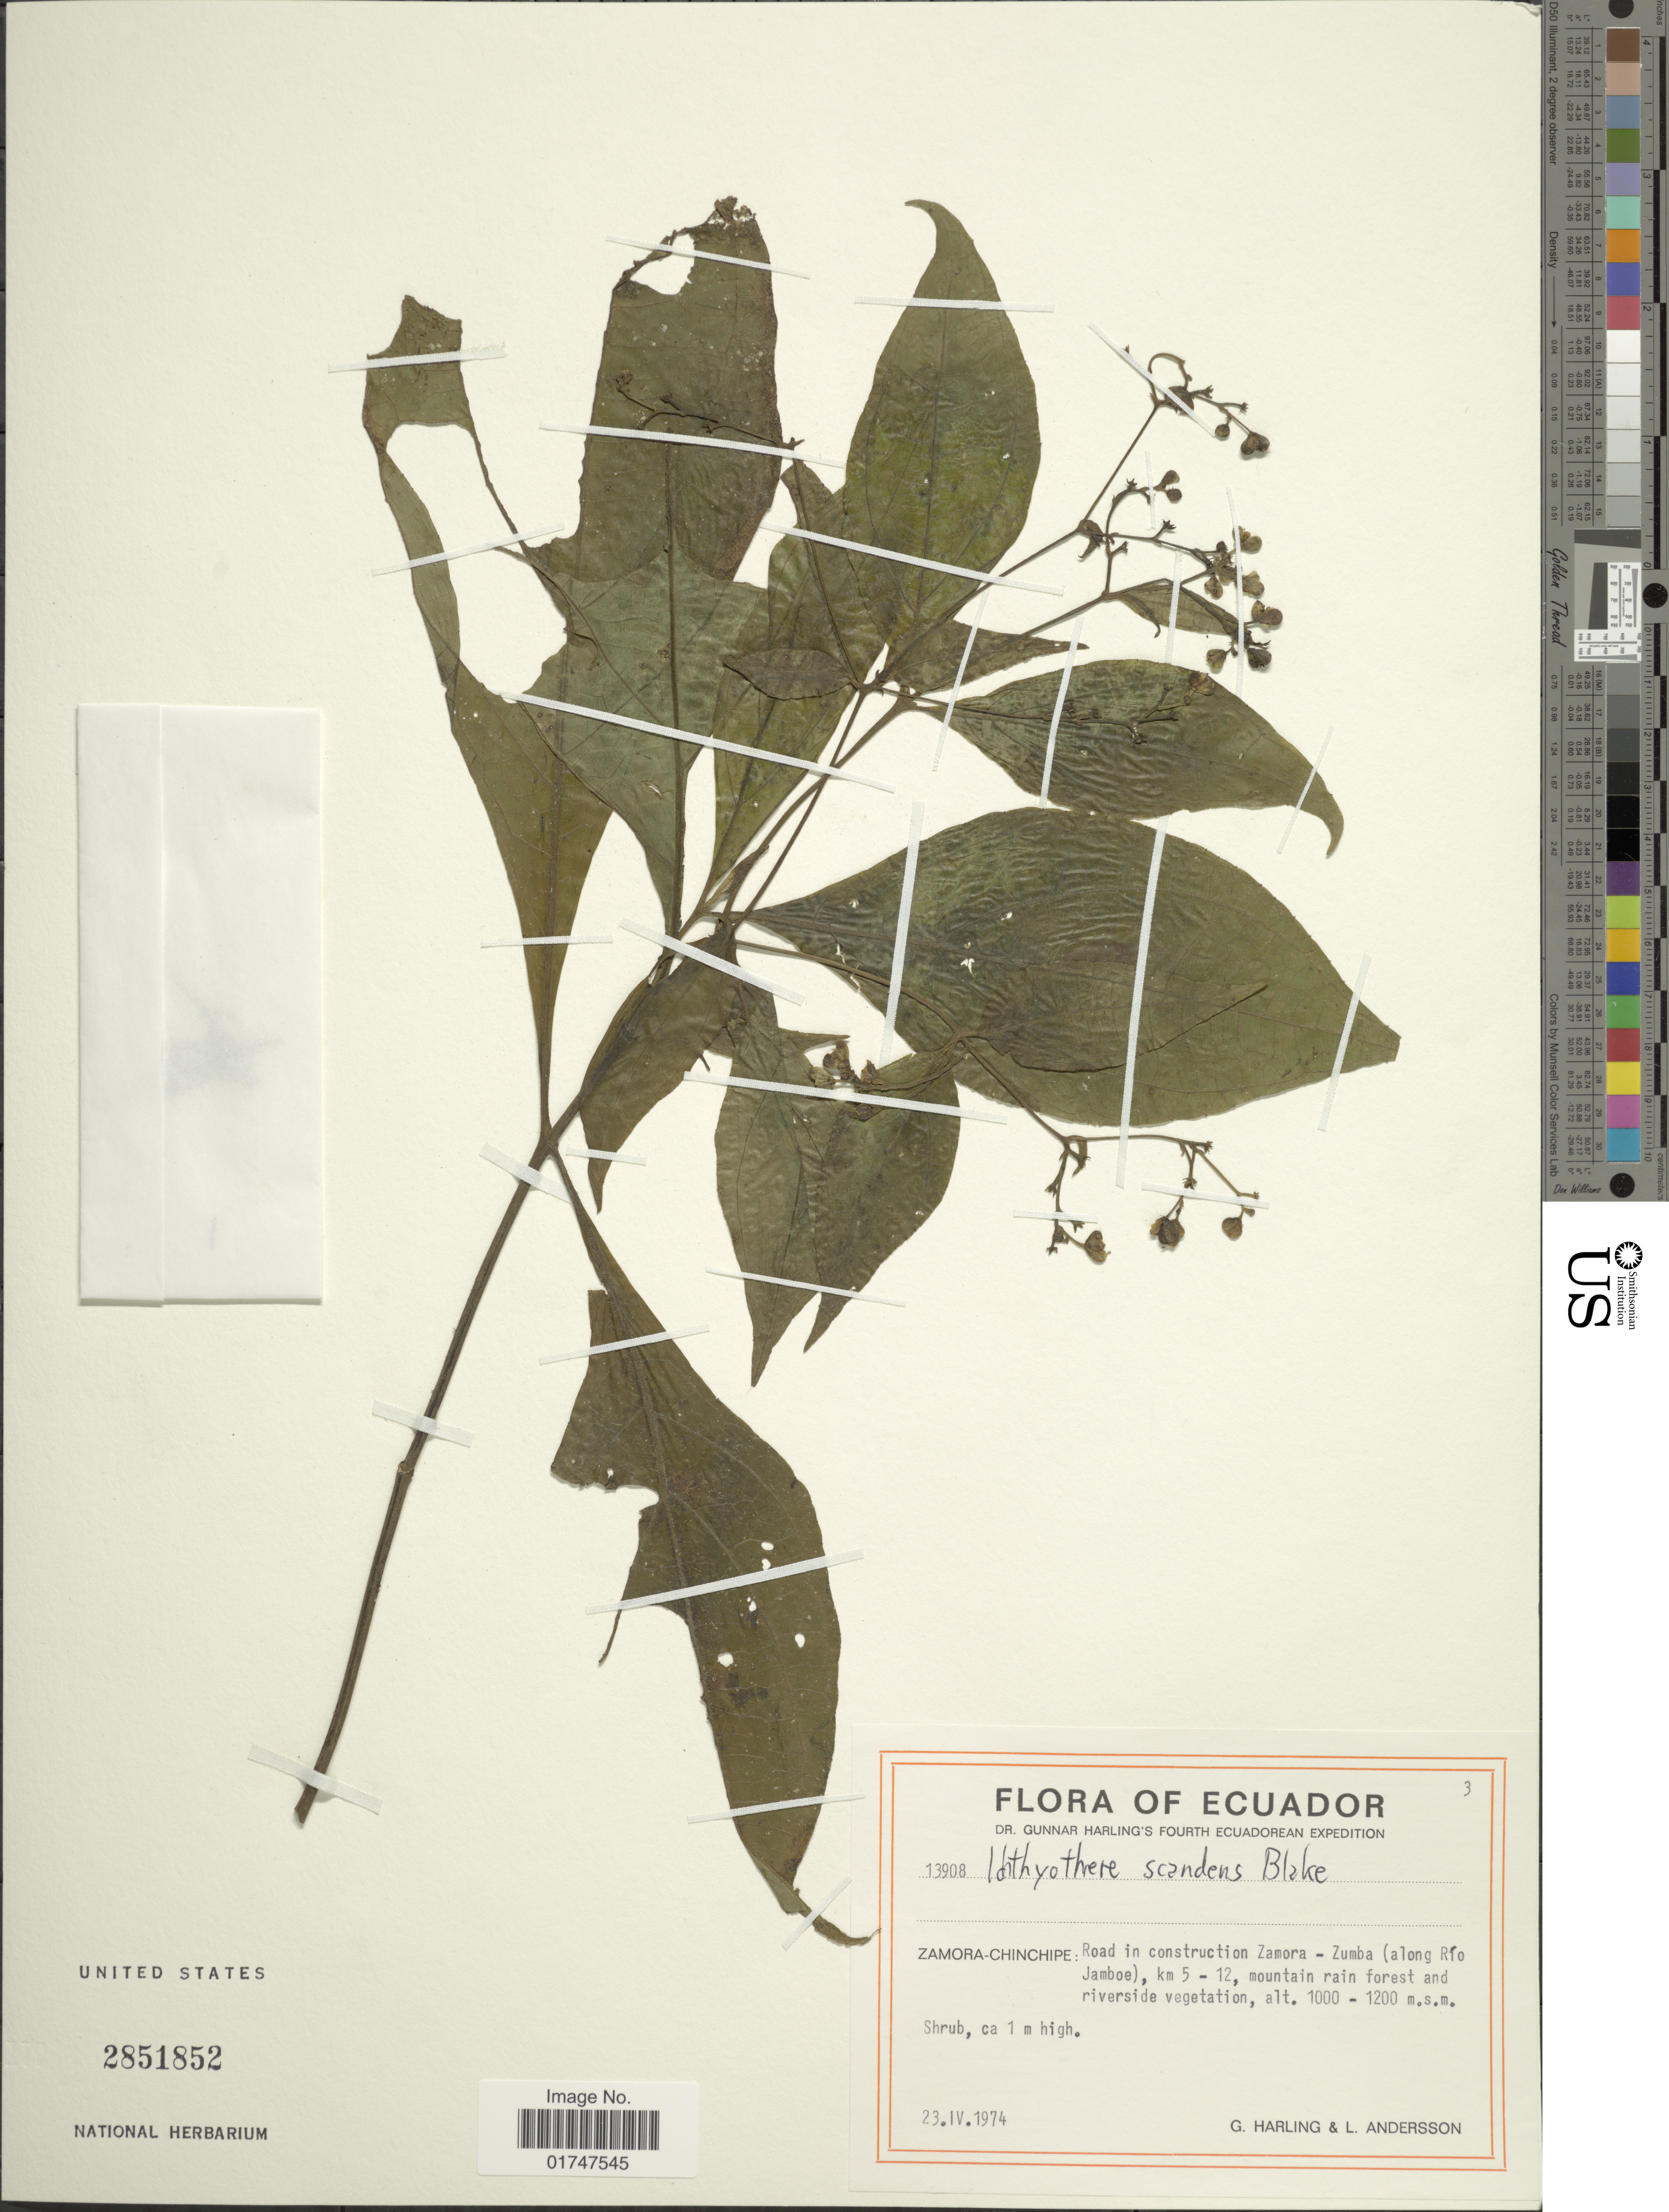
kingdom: Plantae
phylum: Tracheophyta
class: Magnoliopsida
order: Asterales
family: Asteraceae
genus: Ichthyothere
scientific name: Ichthyothere scandens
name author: S.F. Blake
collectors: G. Harling & L. Andersson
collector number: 13908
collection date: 1974-04-23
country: Ecuador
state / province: Zamora-Chinchipe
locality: Zamora-Chinchipe: Road in construction Zamora - Zumba (along Río Jamboe), km 5 - 12, mountain rain forest and riverside vegetation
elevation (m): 1000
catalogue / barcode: US 2851852